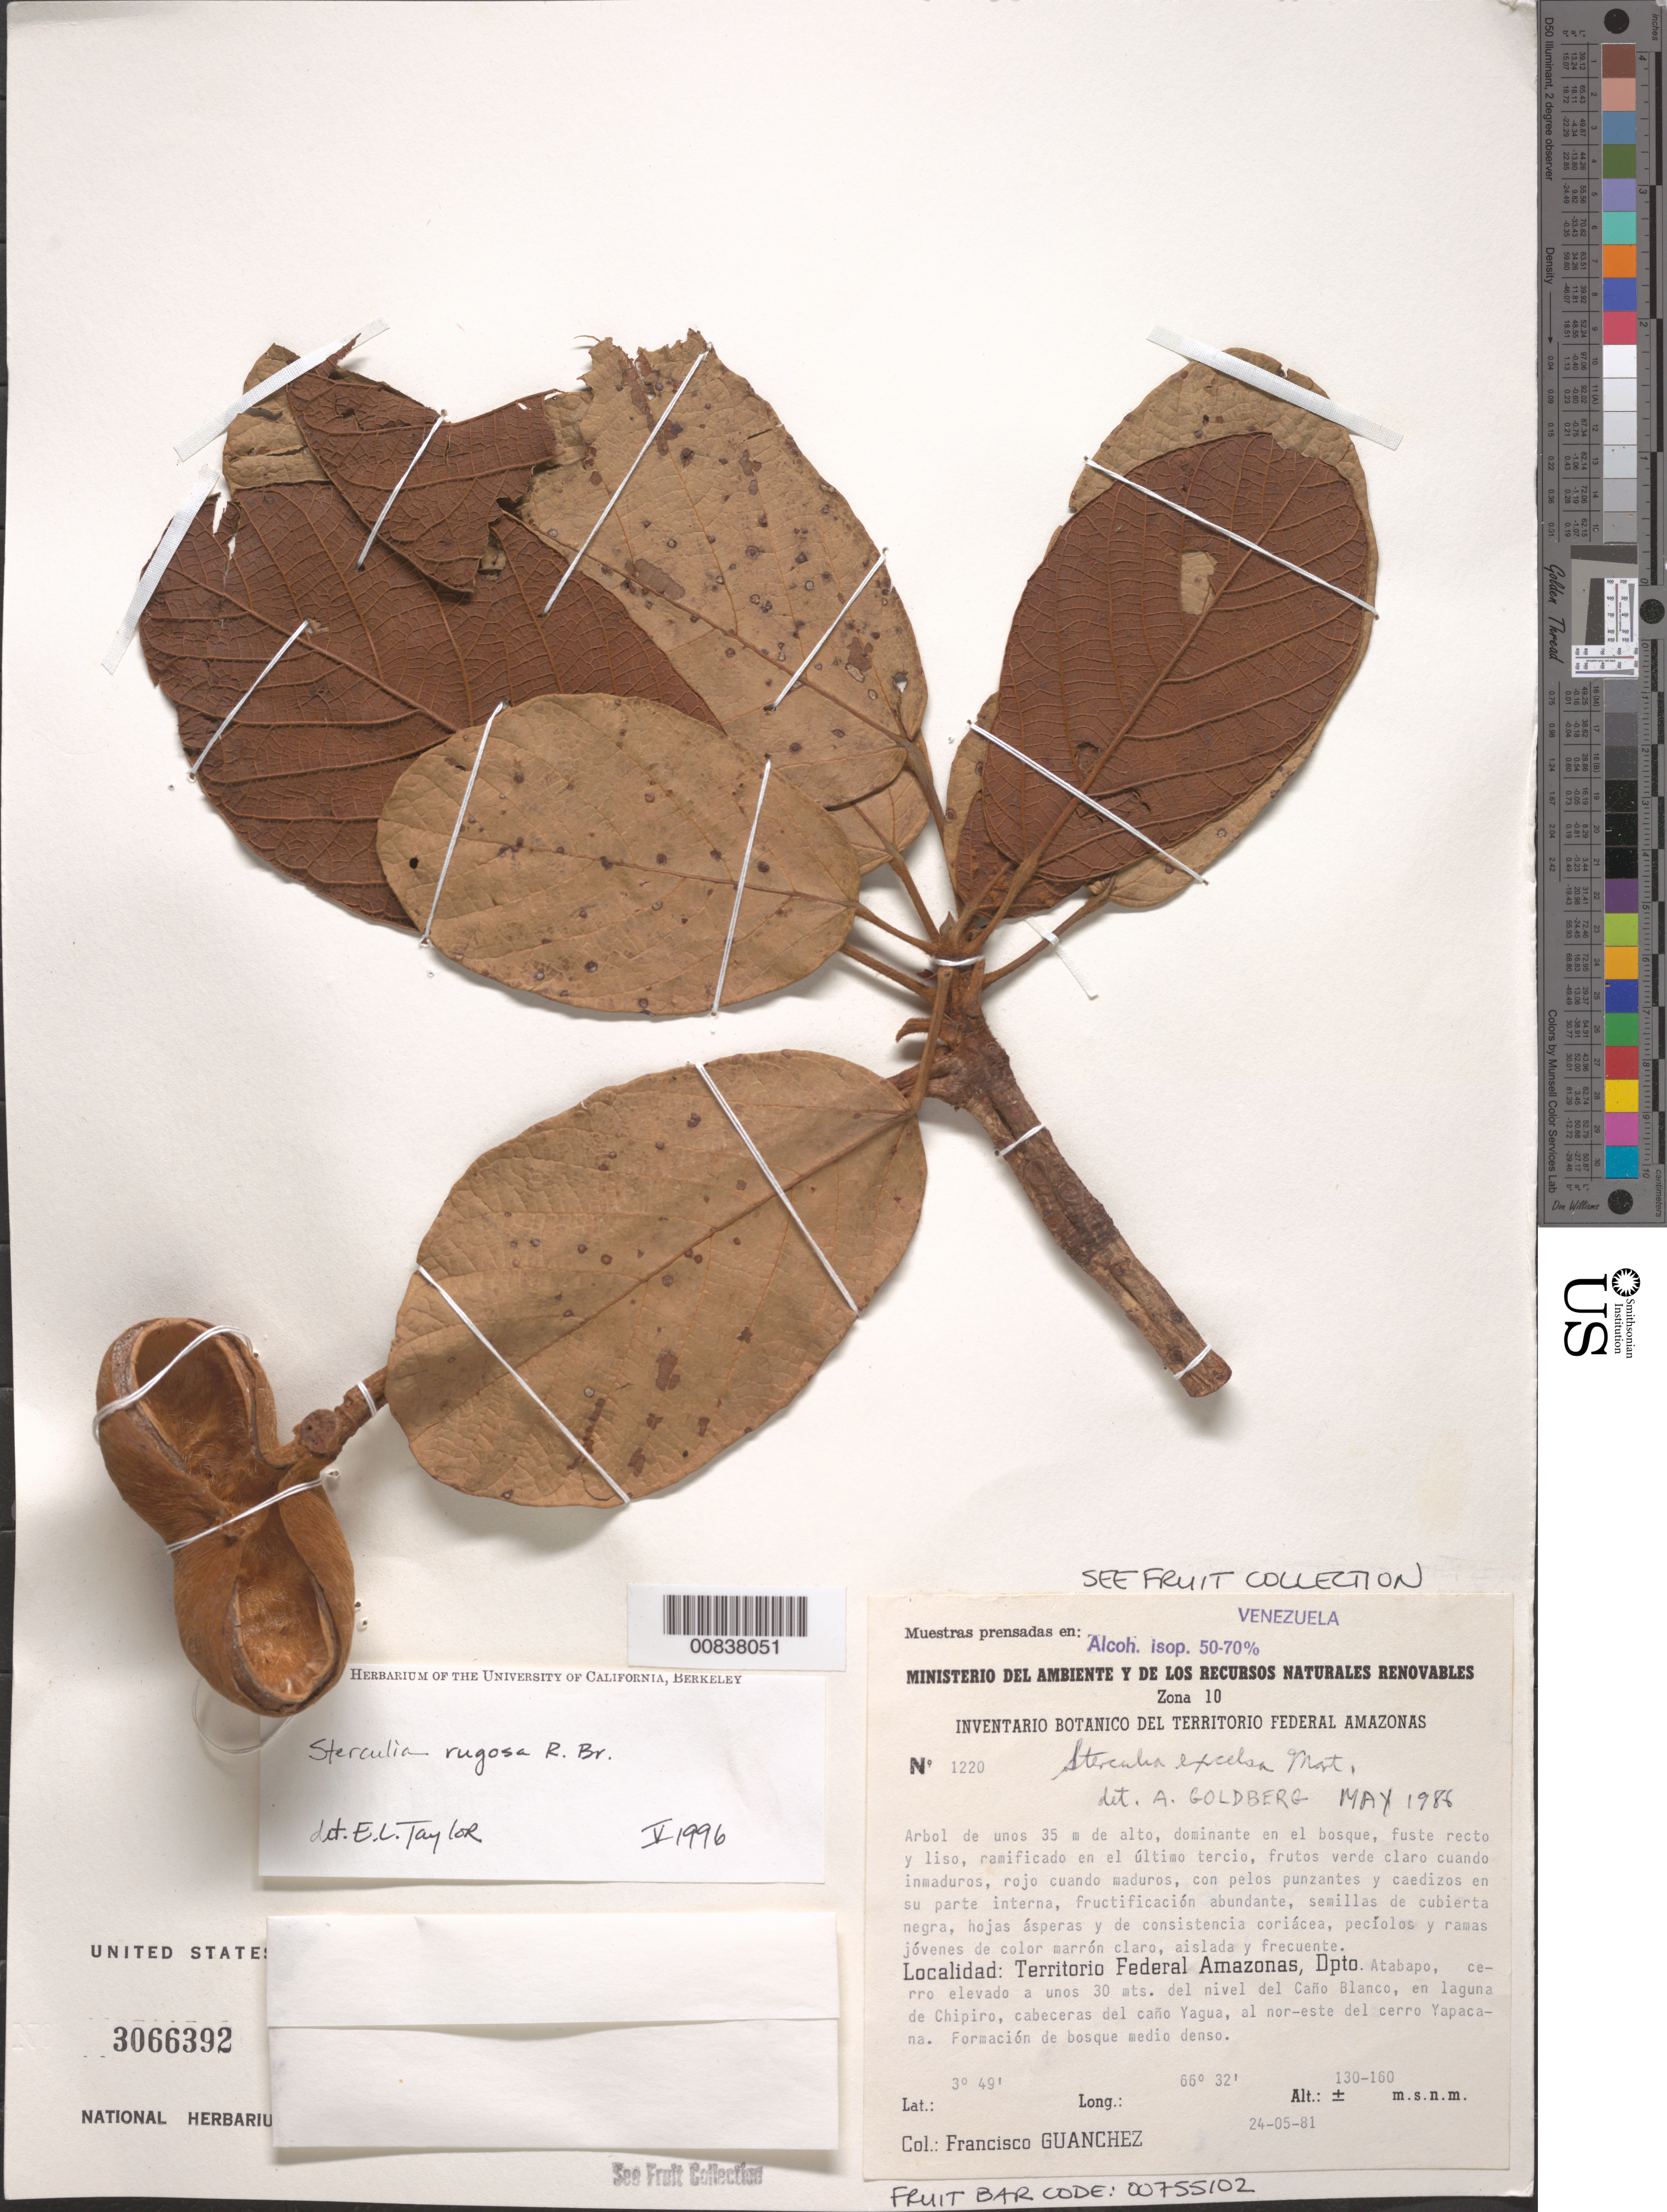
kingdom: Plantae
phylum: Tracheophyta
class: Magnoliopsida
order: Malvales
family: Malvaceae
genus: Sterculia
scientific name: Sterculia rugosa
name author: R. Br.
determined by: Dorr, L. J., (BOT), Smithsonian Institution - National Museum of Natural History (UNITED STATES)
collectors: F. Guánchez M.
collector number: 1220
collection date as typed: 24 May 1981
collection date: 1981-05-24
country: Venezuela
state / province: Amazonas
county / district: Atabapo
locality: Cerro elevado a unos 30 mts. del nivel del Caño Blanco, en laguna de Chipiro, cabeceras del caño Yagua, al nor-este del cerro Yapacana.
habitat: Bosque medio denso.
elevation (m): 130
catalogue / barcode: US 3066392